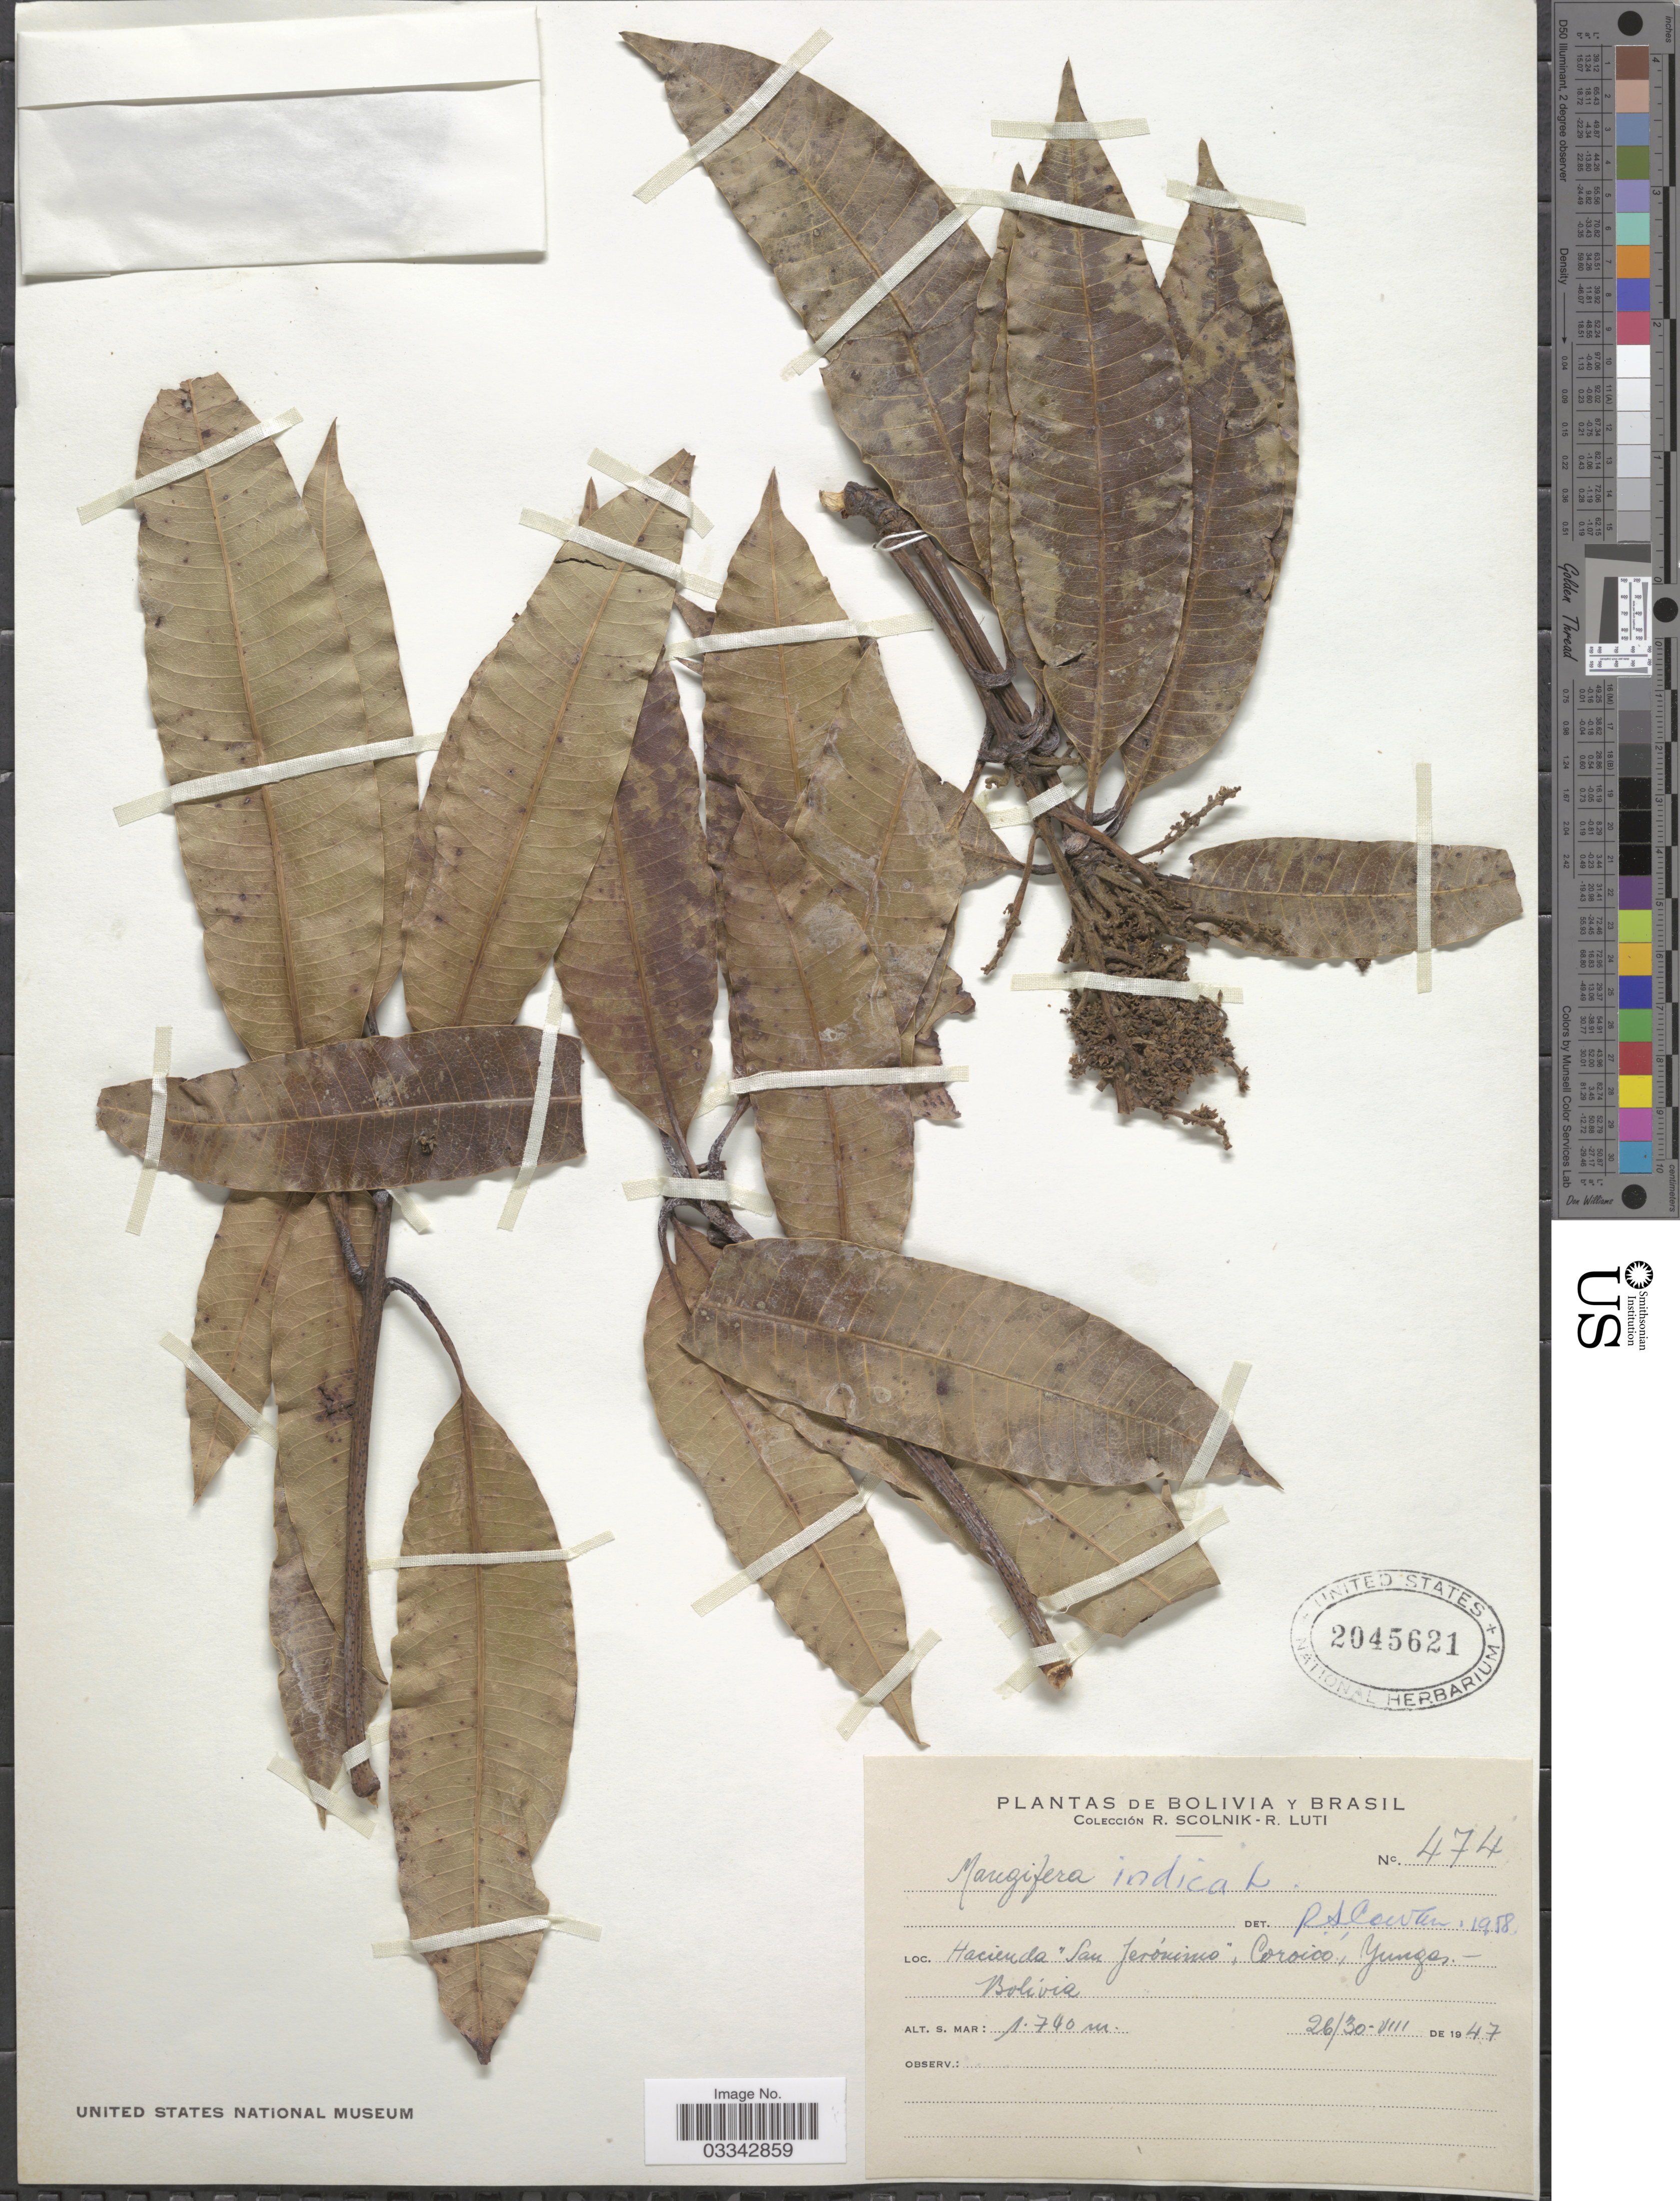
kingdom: Plantae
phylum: Tracheophyta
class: Magnoliopsida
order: Sapindales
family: Anacardiaceae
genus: Mangifera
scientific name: Mangifera indica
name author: L.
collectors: R. Scolnik & R. Luti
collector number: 474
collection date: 1947-08-26/1947-08-30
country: Bolivia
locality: Hacienda "San Jerónimo", Coroico, Yungas.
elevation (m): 1740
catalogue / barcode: US 2045621